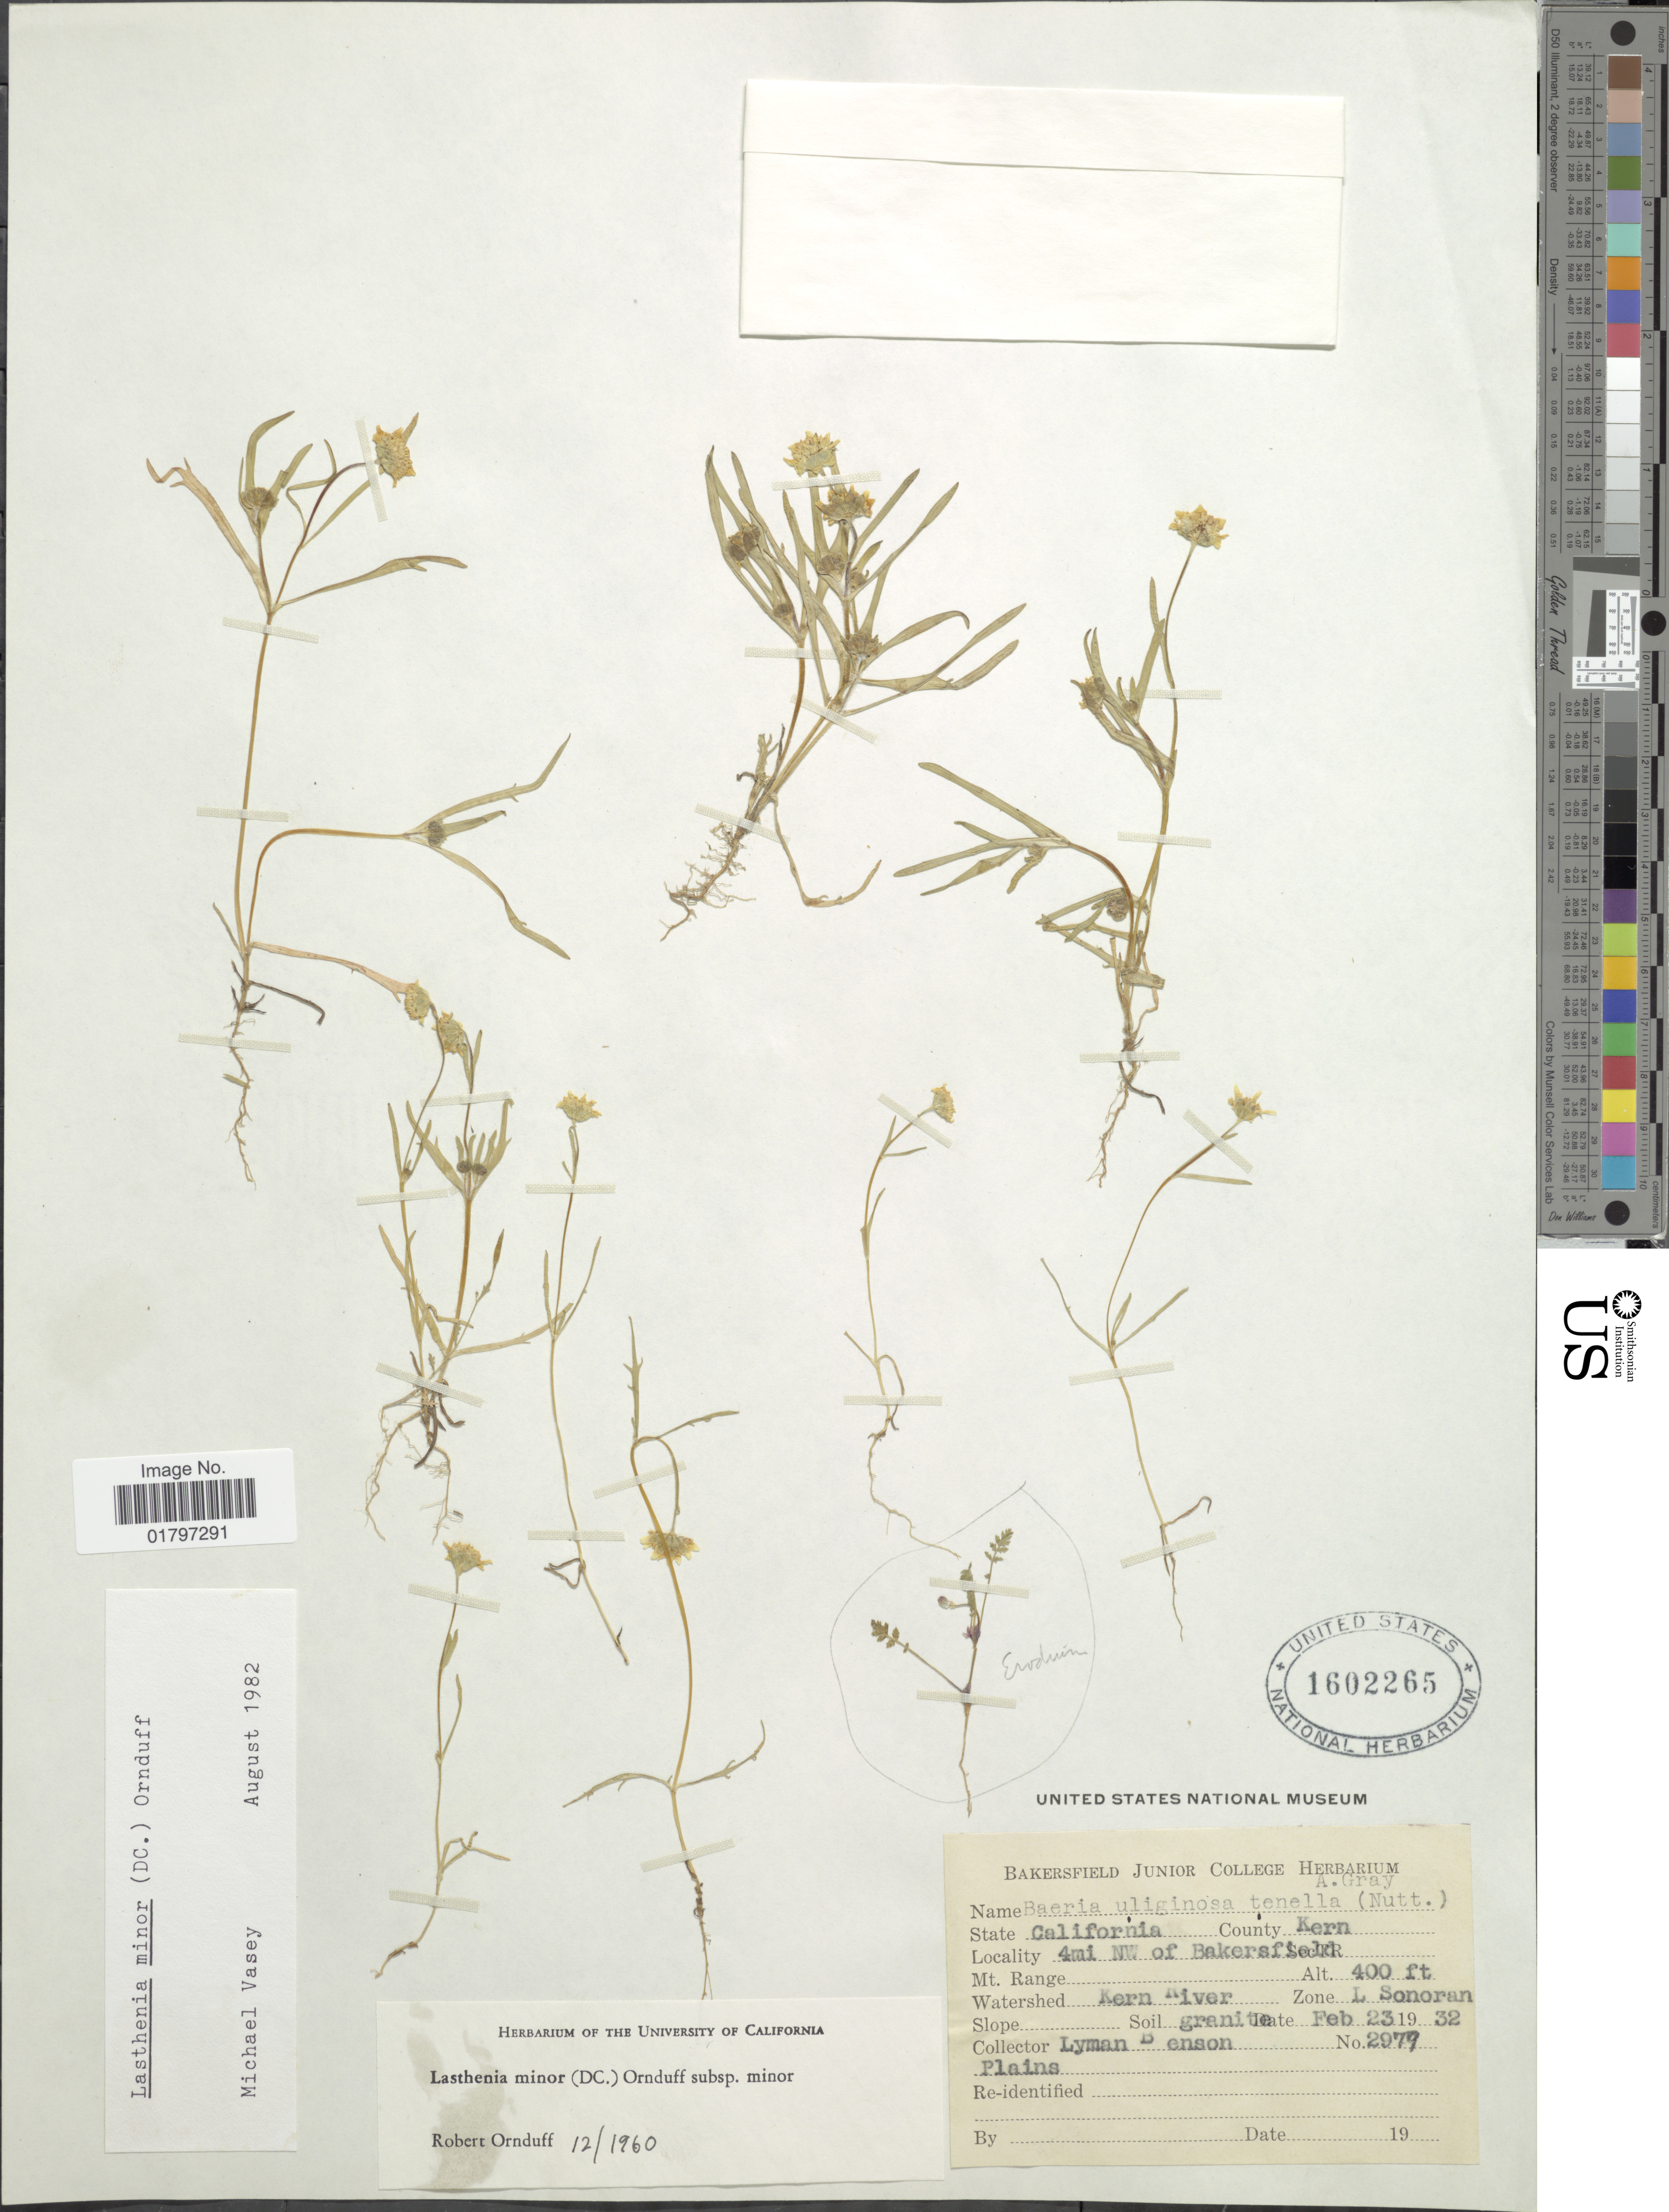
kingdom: Plantae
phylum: Tracheophyta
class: Magnoliopsida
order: Asterales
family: Asteraceae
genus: Lasthenia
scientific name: Lasthenia minor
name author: (DC.) Ornduff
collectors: L. D. Benson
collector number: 2979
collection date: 1932-02-23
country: United States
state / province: California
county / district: Kern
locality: State California. County Kern. 4 mi NW of Bakersfield. Kern River. L. Sonoran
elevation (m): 122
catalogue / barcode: US 1602265